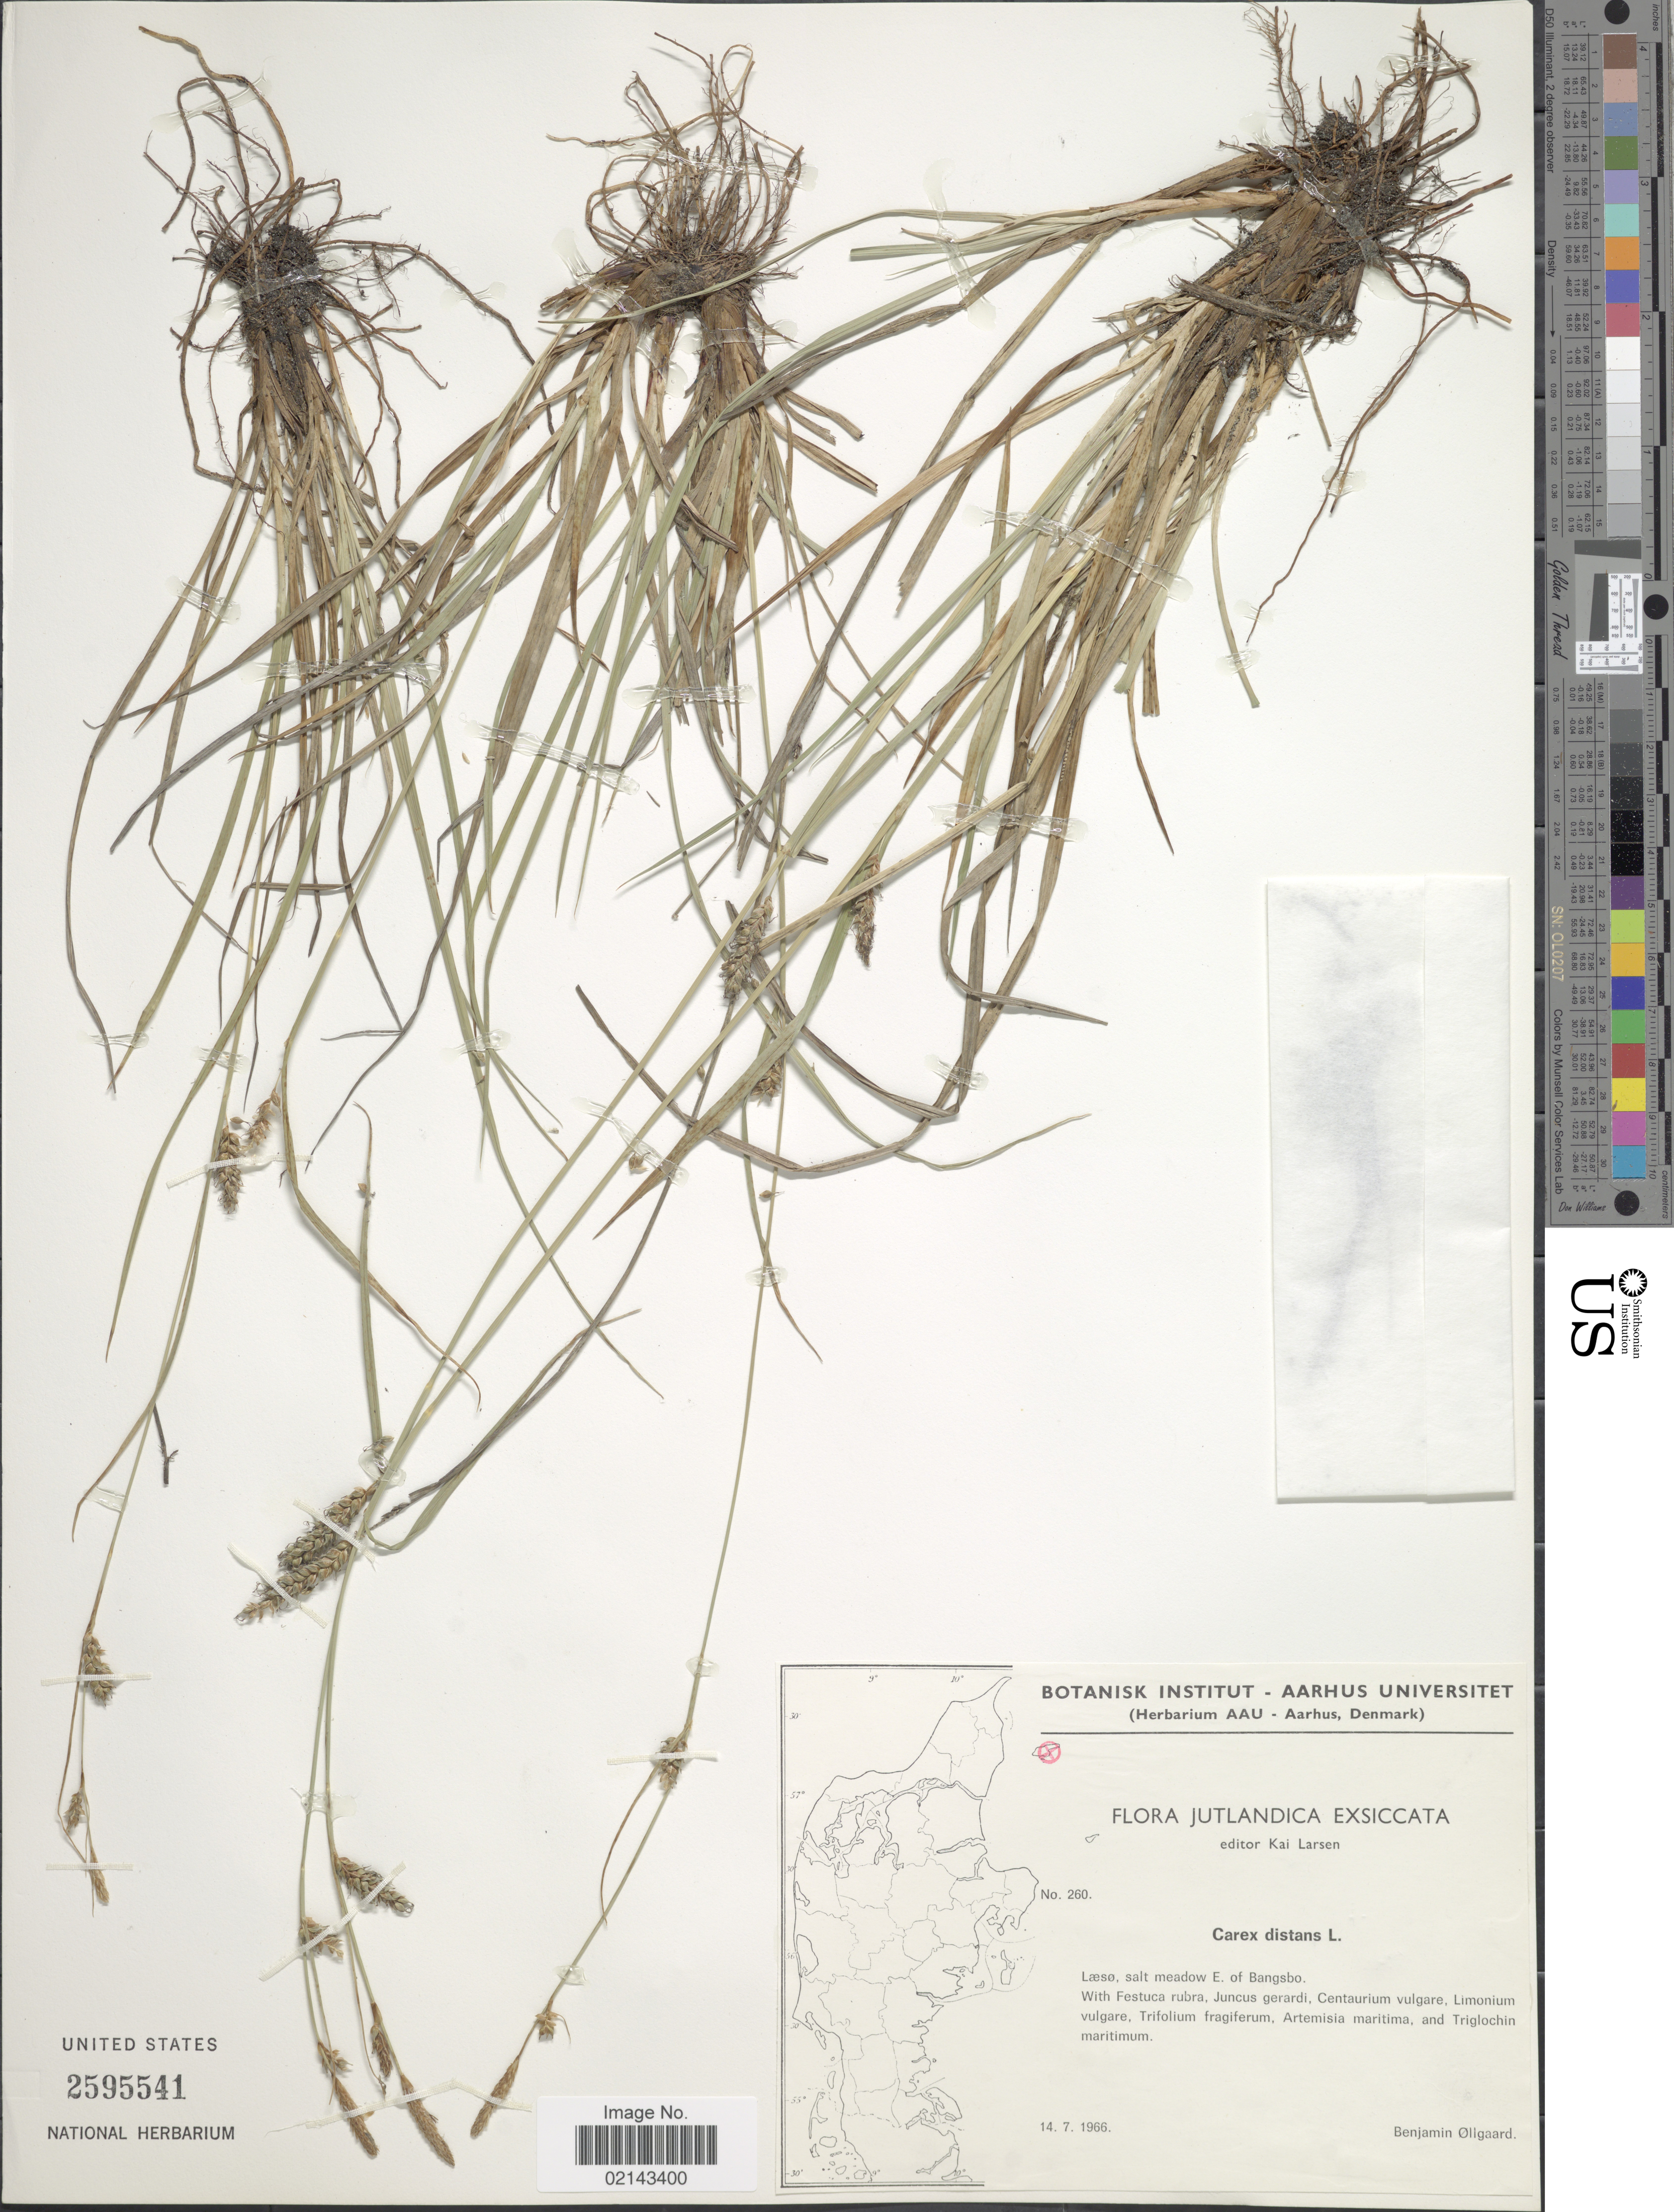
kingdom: Plantae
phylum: Tracheophyta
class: Liliopsida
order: Poales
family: Cyperaceae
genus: Carex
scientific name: Carex distans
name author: L.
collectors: B. Øllgaard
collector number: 260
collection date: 1966-07-14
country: Denmark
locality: Jutlandica, Læsø, salt meadow E. of Bangsbo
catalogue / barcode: US 2595541